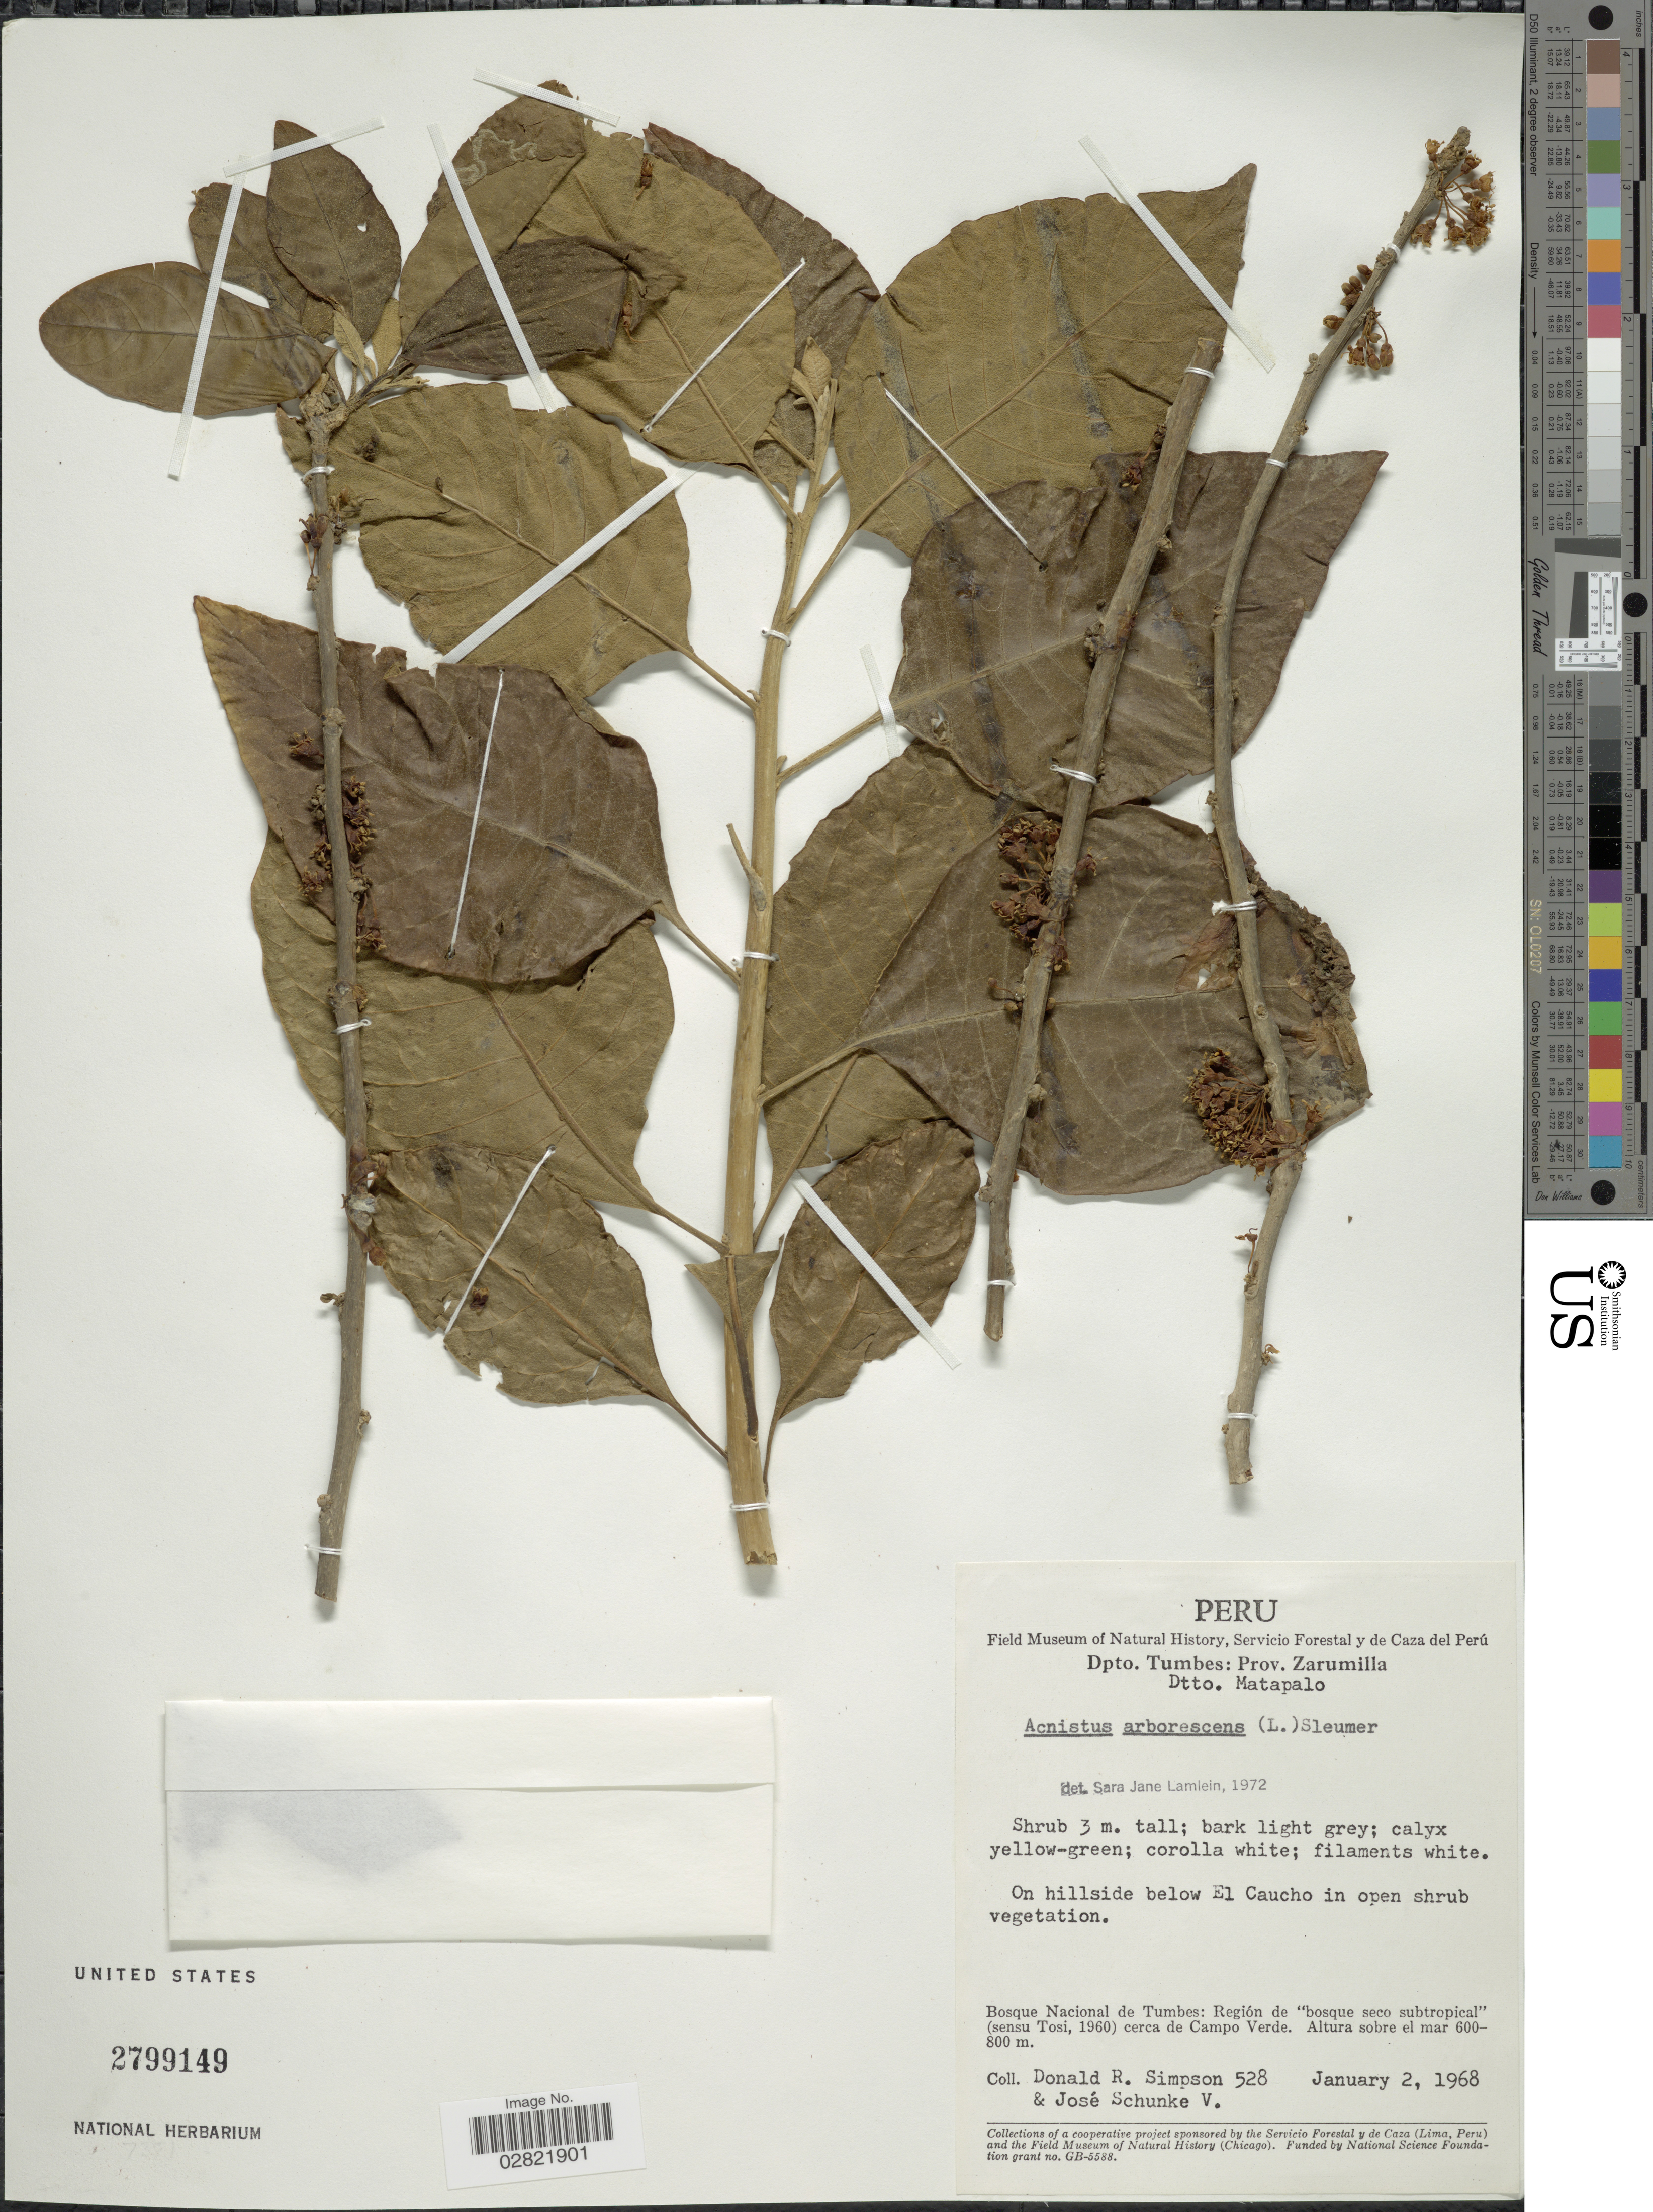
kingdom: Plantae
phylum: Tracheophyta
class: Magnoliopsida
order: Solanales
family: Solanaceae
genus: Acnistus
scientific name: Acnistus arborescens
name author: (L.) Schltdl.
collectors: D. R. Simpson & J. Schunke Vigo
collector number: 528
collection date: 1968-01-02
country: Peru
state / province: Tumbes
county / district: Zarumilla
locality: Dpto. Tumbes: Prov. Zarumilla, Dtto. Matapalo, On hillside below El Caucho in open shrub vegetation. Bosque Nacional de Tumbes: Región de "bosque seco subtropical" (sensu Tosi, 1960) cerca de Campo Verde.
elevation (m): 600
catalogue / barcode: US 2799149